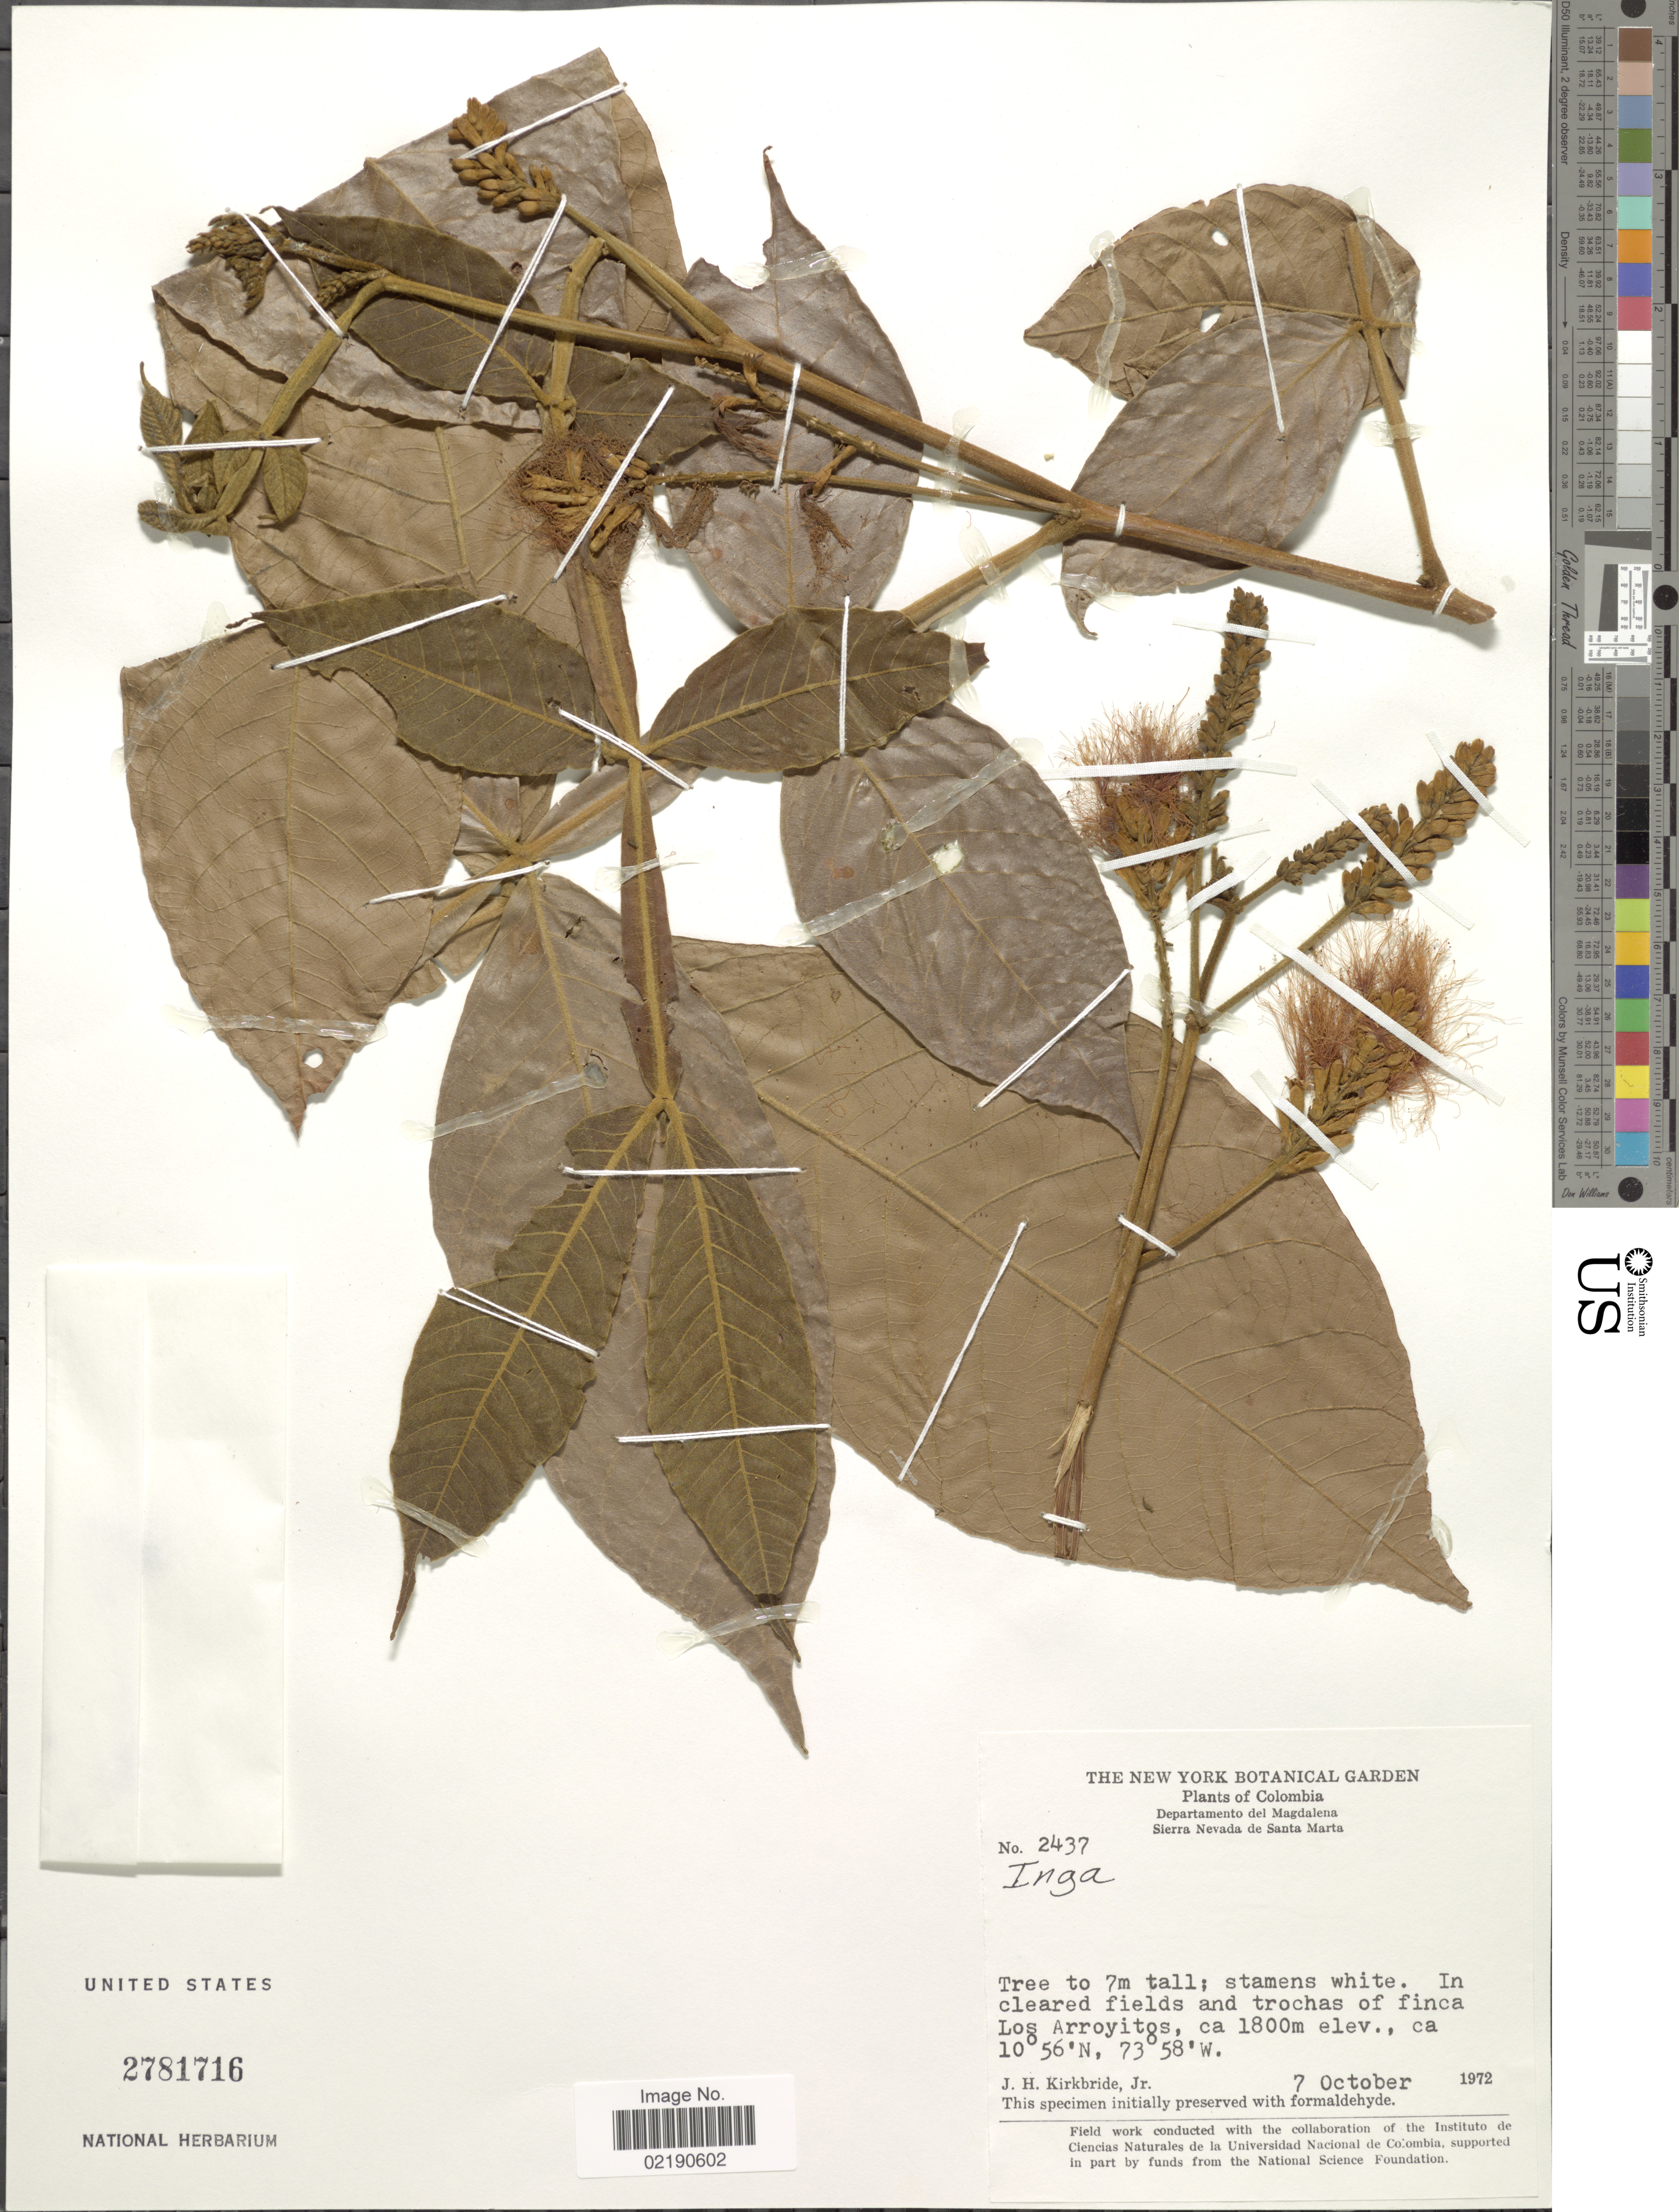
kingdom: Plantae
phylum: Tracheophyta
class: Magnoliopsida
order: Fabales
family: Fabaceae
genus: Inga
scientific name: Inga sp.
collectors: J. H. Kirkbride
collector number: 2437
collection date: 1972-10-07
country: Colombia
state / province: Magdalena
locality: Sierra Nevada de Santa Marta, finca Los Arroyitos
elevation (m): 1800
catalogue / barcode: US 2781716